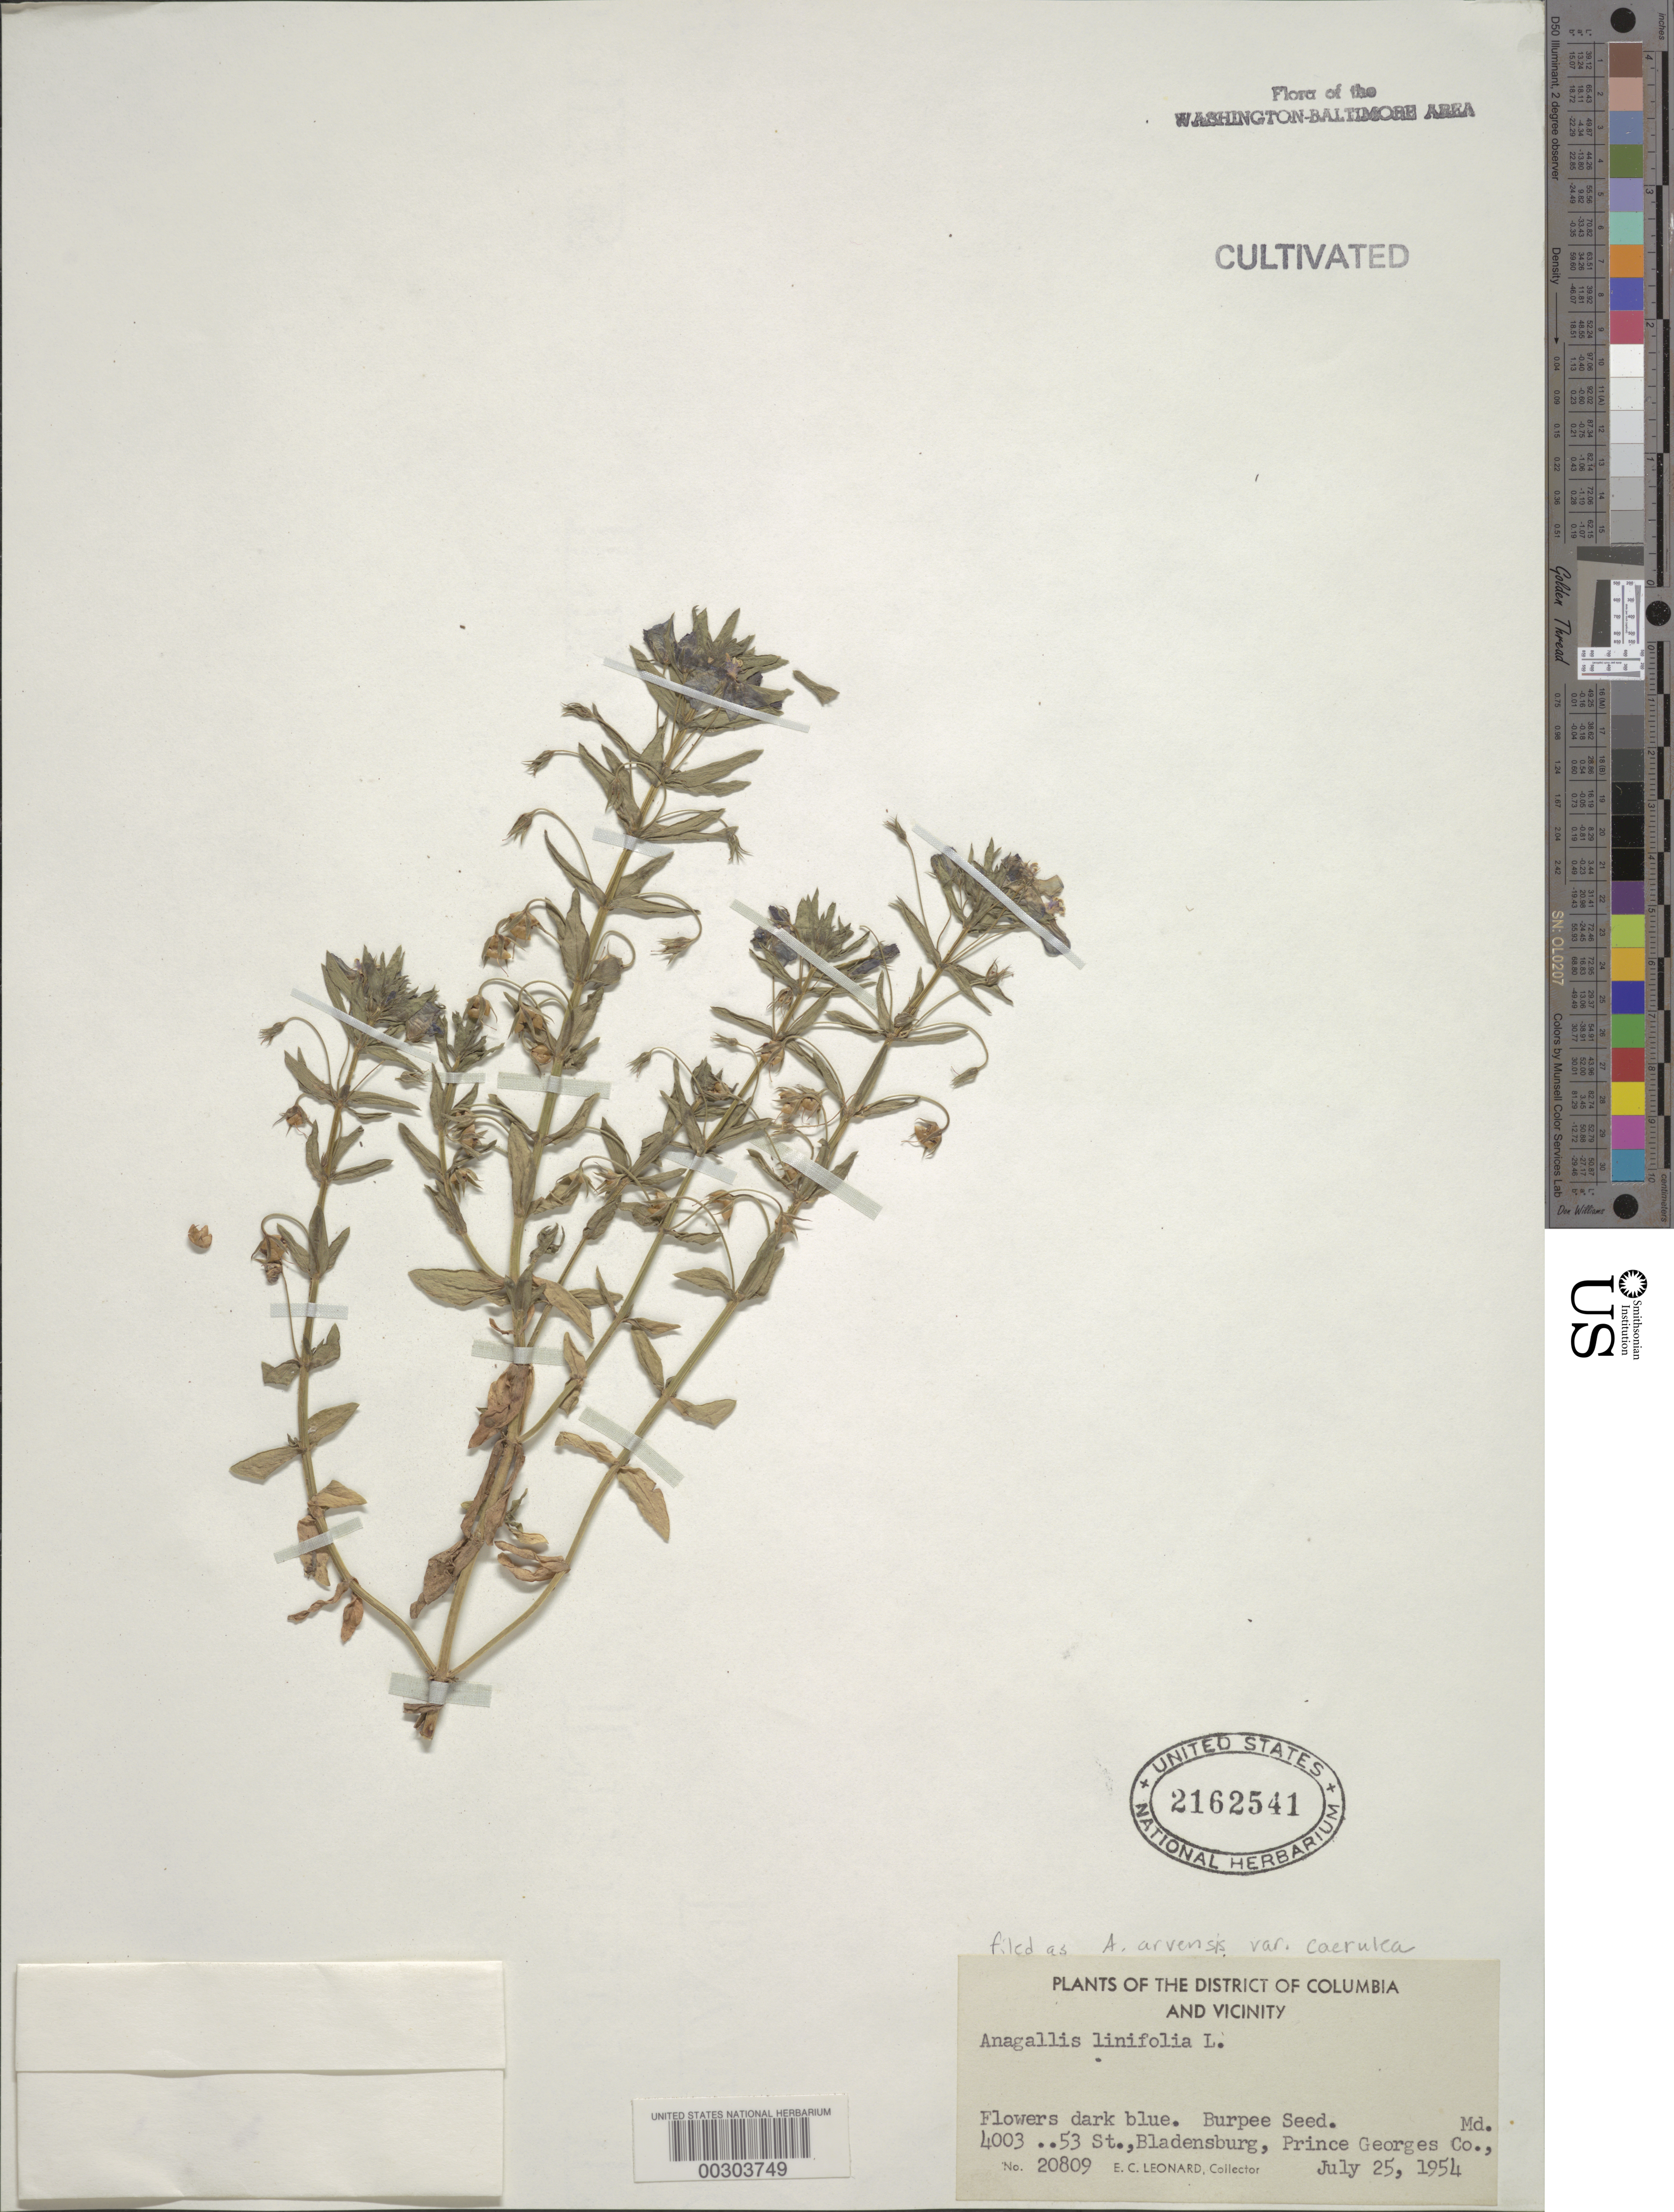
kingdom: Plantae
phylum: Tracheophyta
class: Magnoliopsida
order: Ericales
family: Primulaceae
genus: Anagallis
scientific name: Anagallis arvensis var. caerulea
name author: Gouan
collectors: E. C. Leonard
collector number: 20809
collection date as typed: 25 Jul 1954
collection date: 1954-07-25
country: United States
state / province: Maryland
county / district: Prince George's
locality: Bladensburg, 4003 53rd St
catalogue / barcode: US 2162541